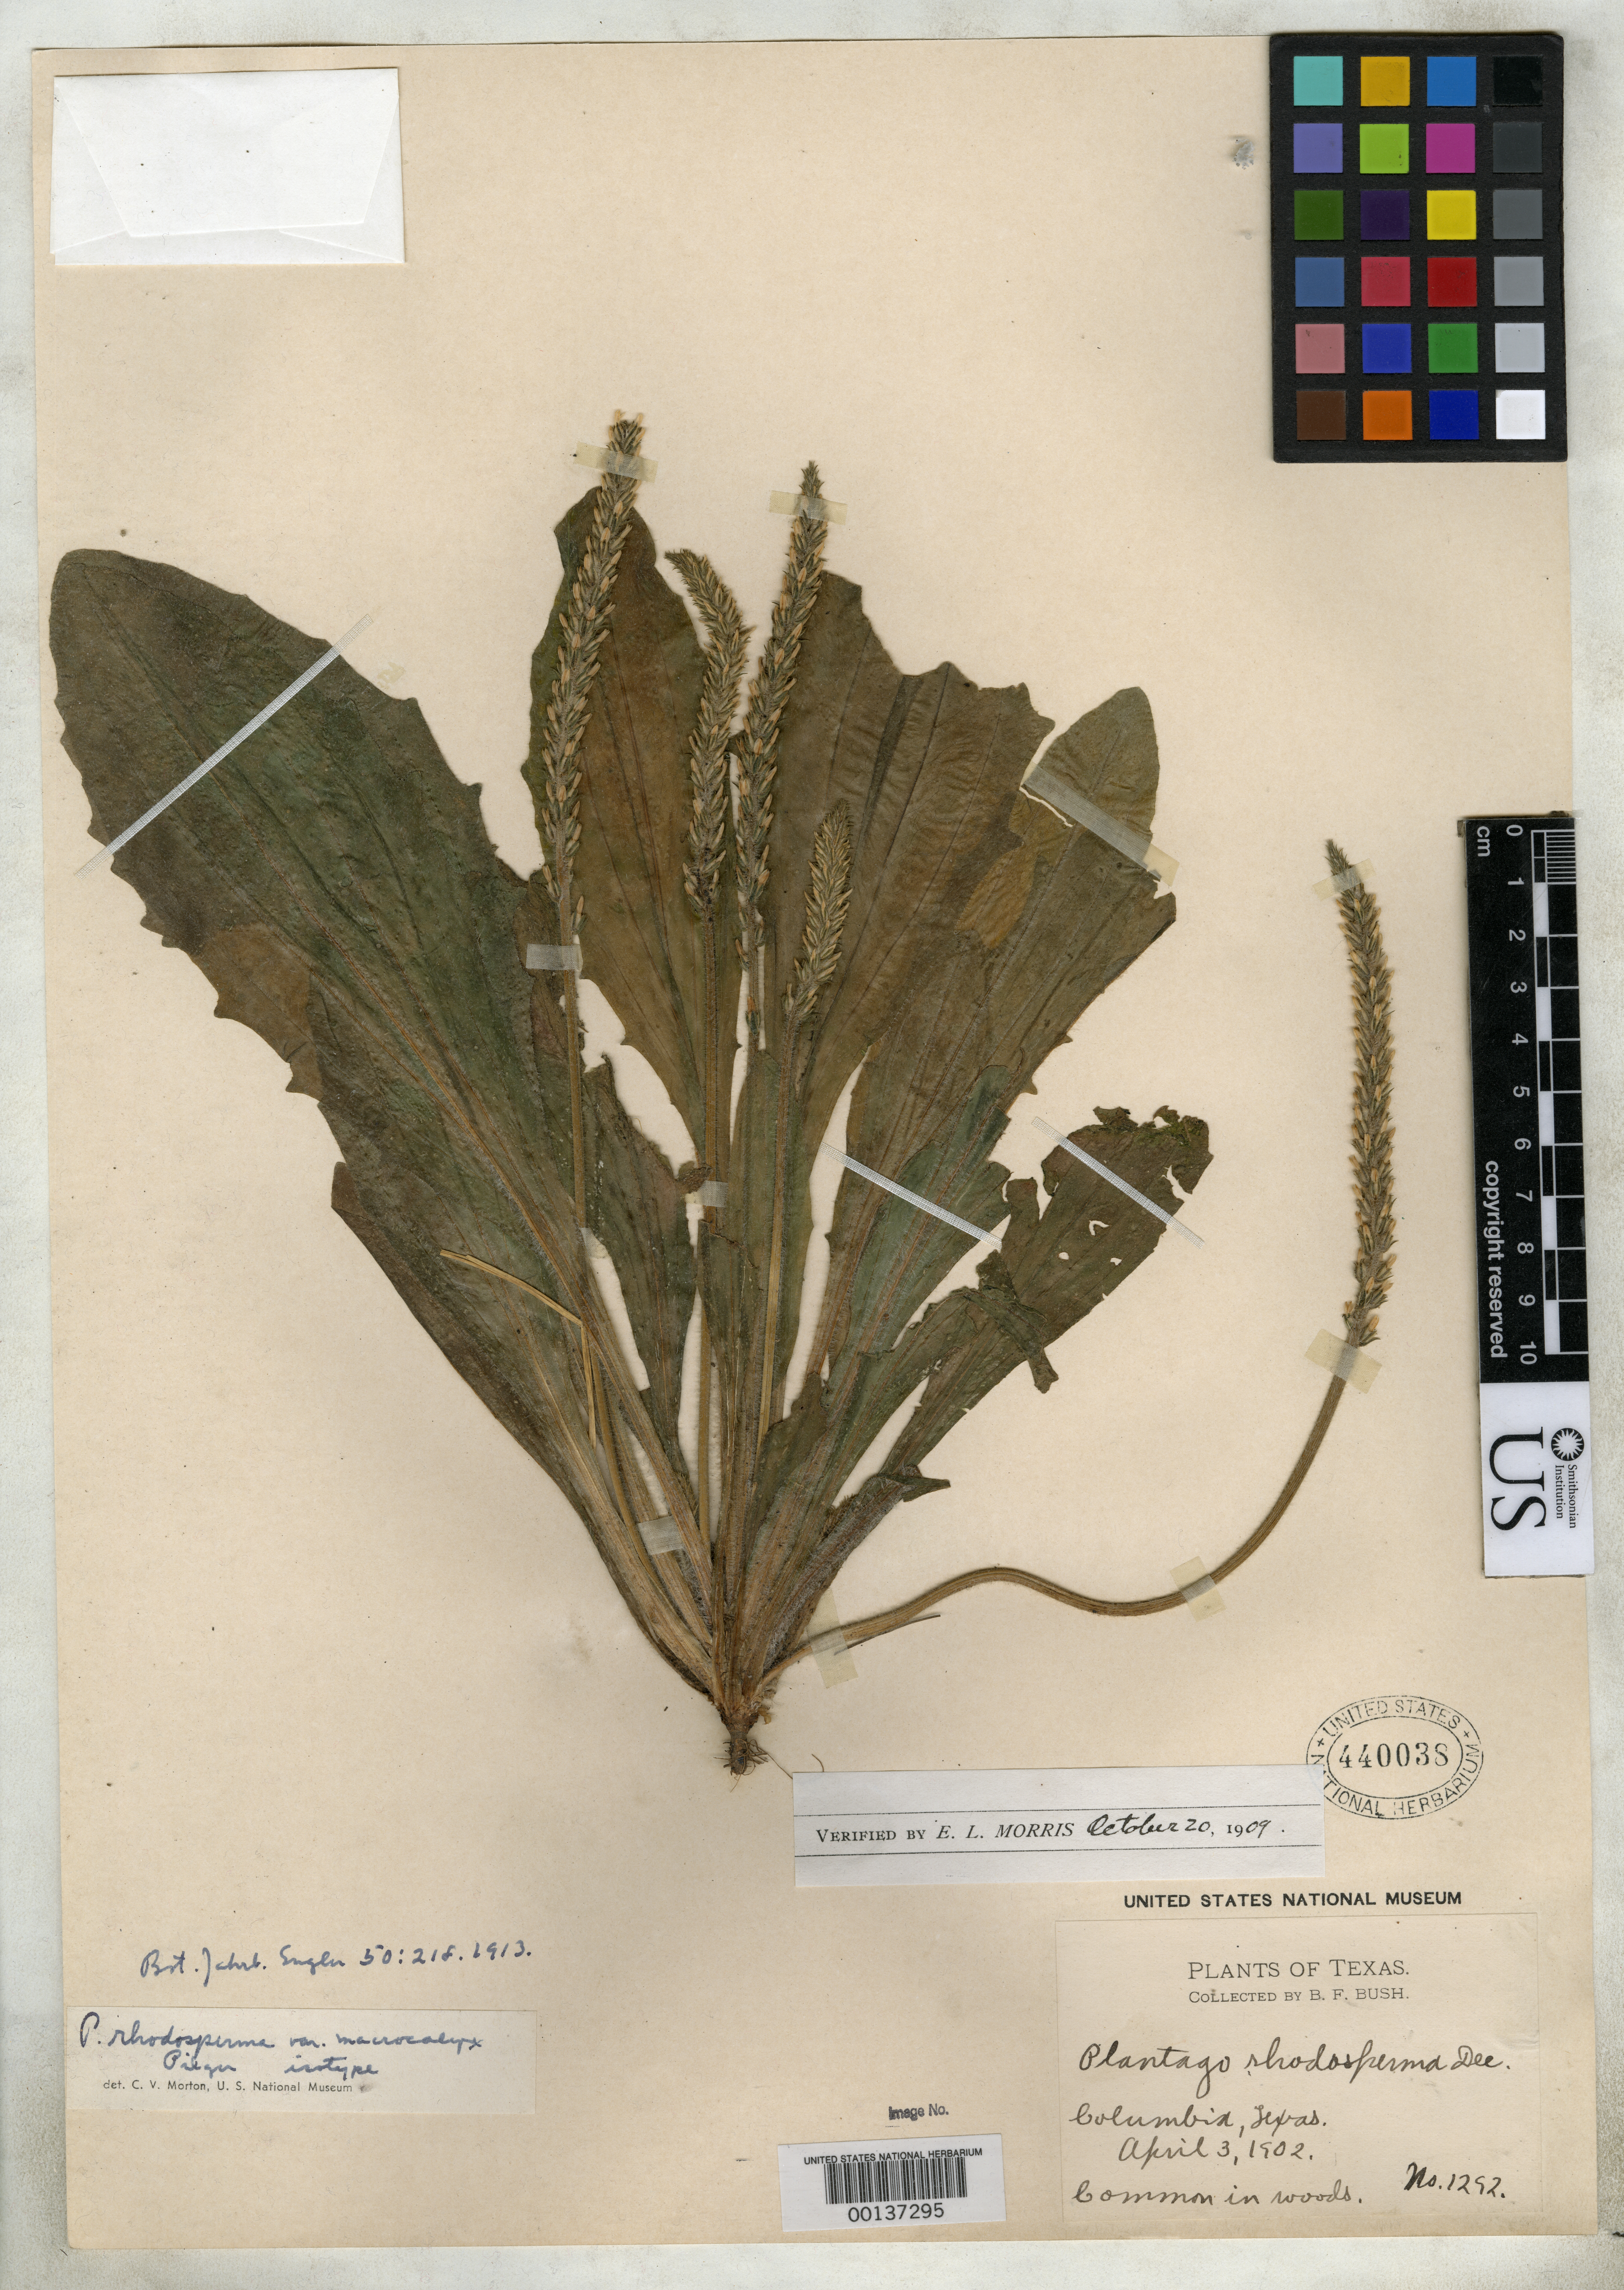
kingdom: Plantae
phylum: Tracheophyta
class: Magnoliopsida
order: Lamiales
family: Plantaginaceae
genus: Plantago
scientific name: Plantago rhodosperma var. macrocalyx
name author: Pilg.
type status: Isotype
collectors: B. F. Bush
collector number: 1292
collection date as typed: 03 May 1902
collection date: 1902-05-03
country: United States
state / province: Texas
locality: Columbia.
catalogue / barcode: US 440038